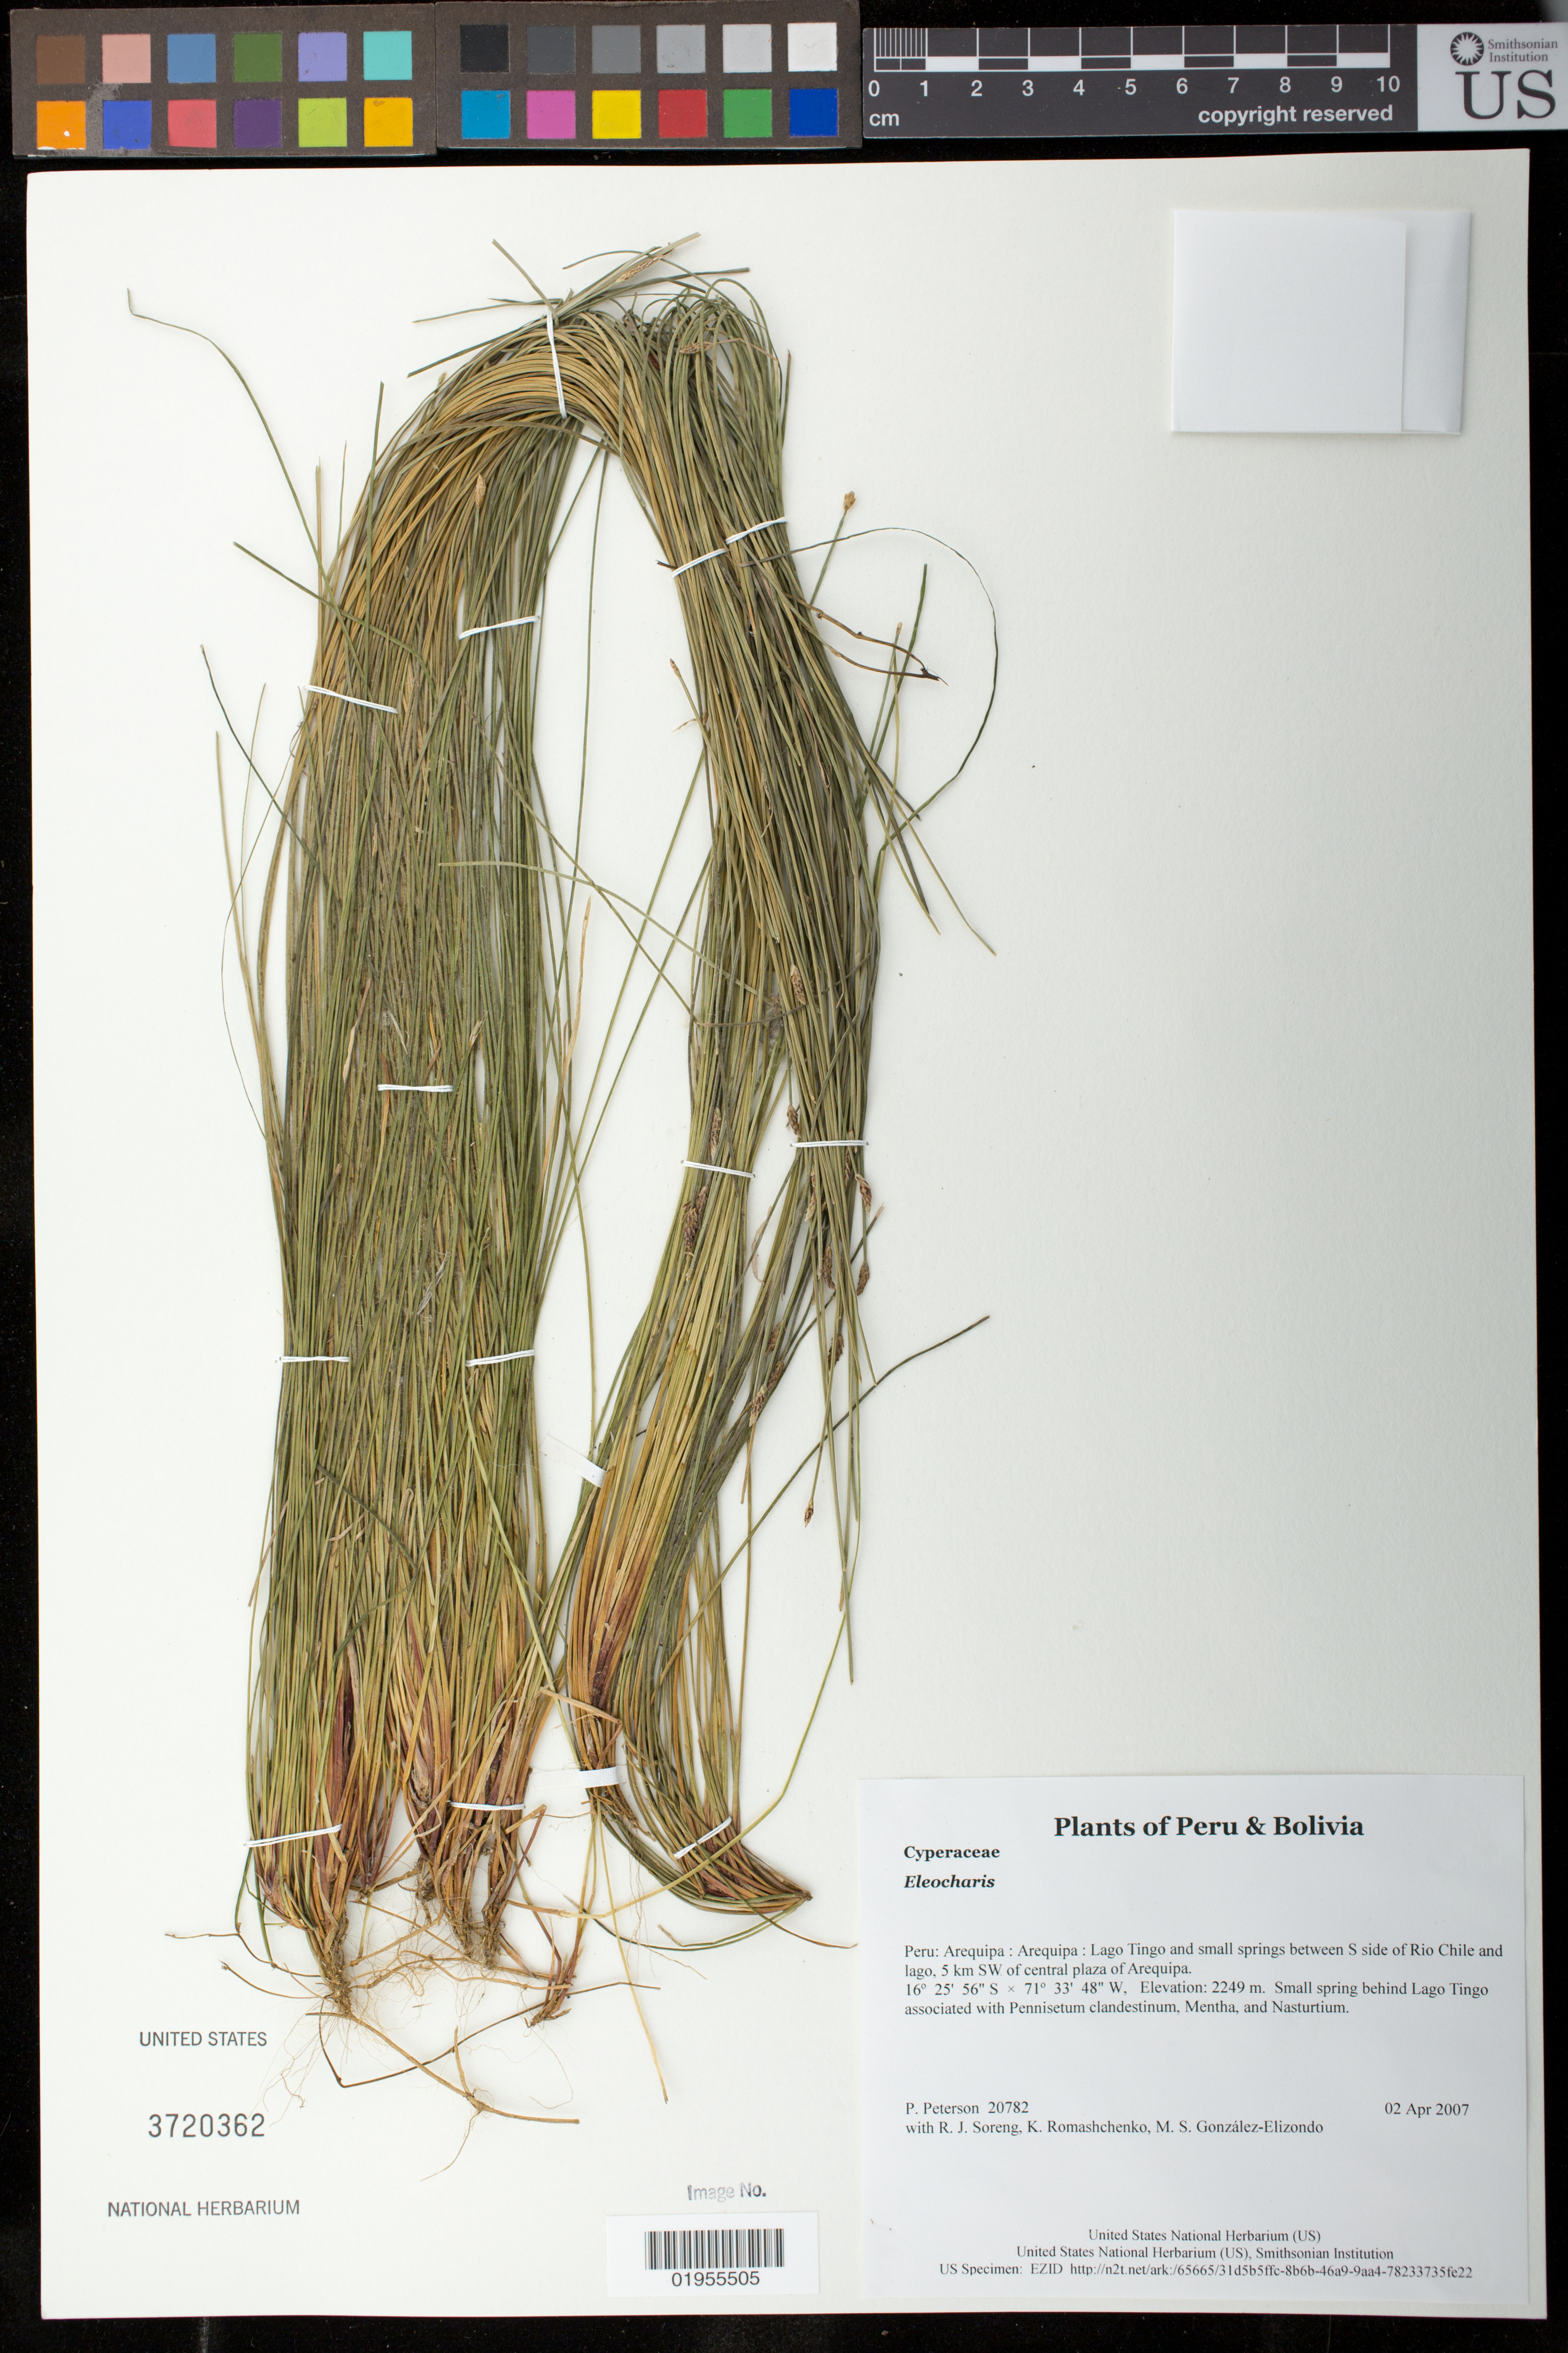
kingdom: Plantae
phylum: Tracheophyta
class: Liliopsida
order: Poales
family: Cyperaceae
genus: Eleocharis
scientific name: Eleocharis sp.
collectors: P. M. Peterson, R. J. Soreng, K. Romashchenko & M. S. González-Elizondo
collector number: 20782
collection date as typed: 02 Apr 2007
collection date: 2007-04-02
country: Peru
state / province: Arequipa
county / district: Arequipa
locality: Lago Tingo and small springs between S side of Rio Chile and lago, 5 km SW of central plaza of Arequipa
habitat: Small spring behind Lago Tingo associated with Pennisetum clandestinum, Mentha, and Nasturtium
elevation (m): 2249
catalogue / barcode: US 3720362